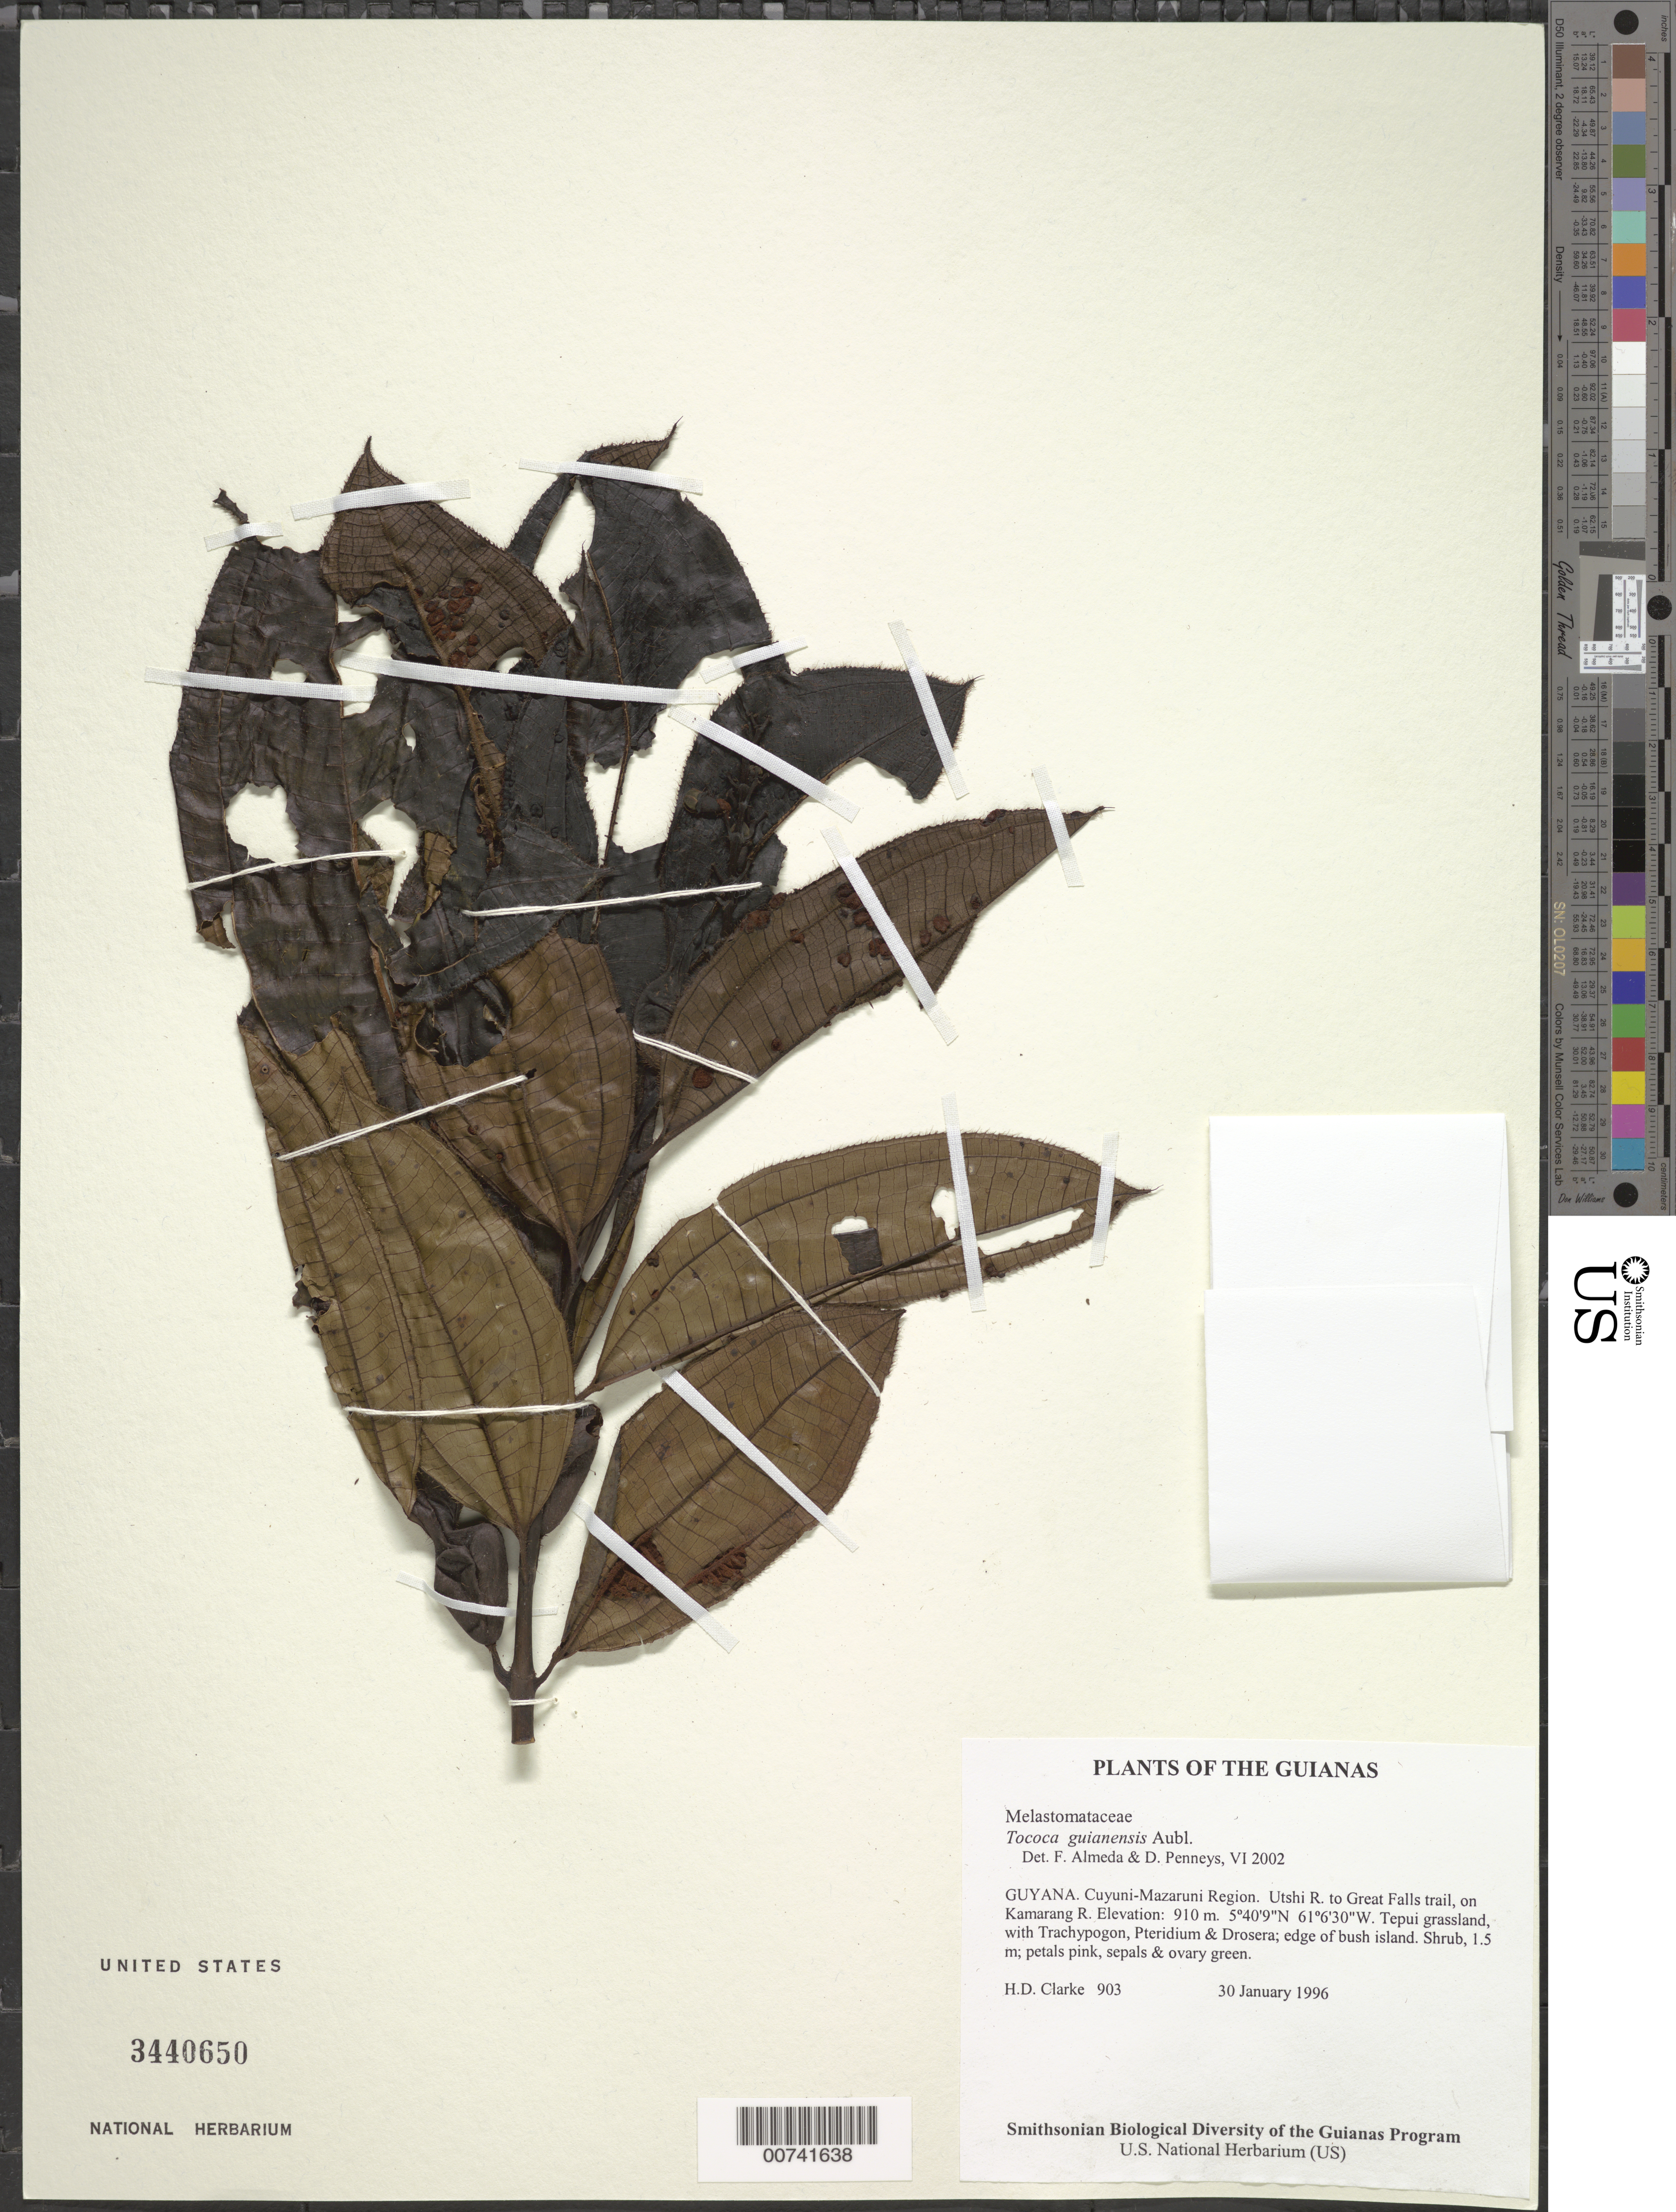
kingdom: Plantae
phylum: Tracheophyta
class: Magnoliopsida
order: Myrtales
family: Melastomataceae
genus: Tococa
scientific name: Tococa guianensis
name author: Aubl.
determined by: Almeda, F.; Penneys, D. S.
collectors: H. D. Clarke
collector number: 903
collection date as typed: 30 January 1996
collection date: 1996-01-30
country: Guyana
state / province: Cuyuni-Mazaruni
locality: Utshi R. to Great Falls trail, on Kamarang R.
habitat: Tepui grassland, with Trachypogon, Pteridium & Drosera; edge of bush island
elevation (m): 910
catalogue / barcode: US 3440650